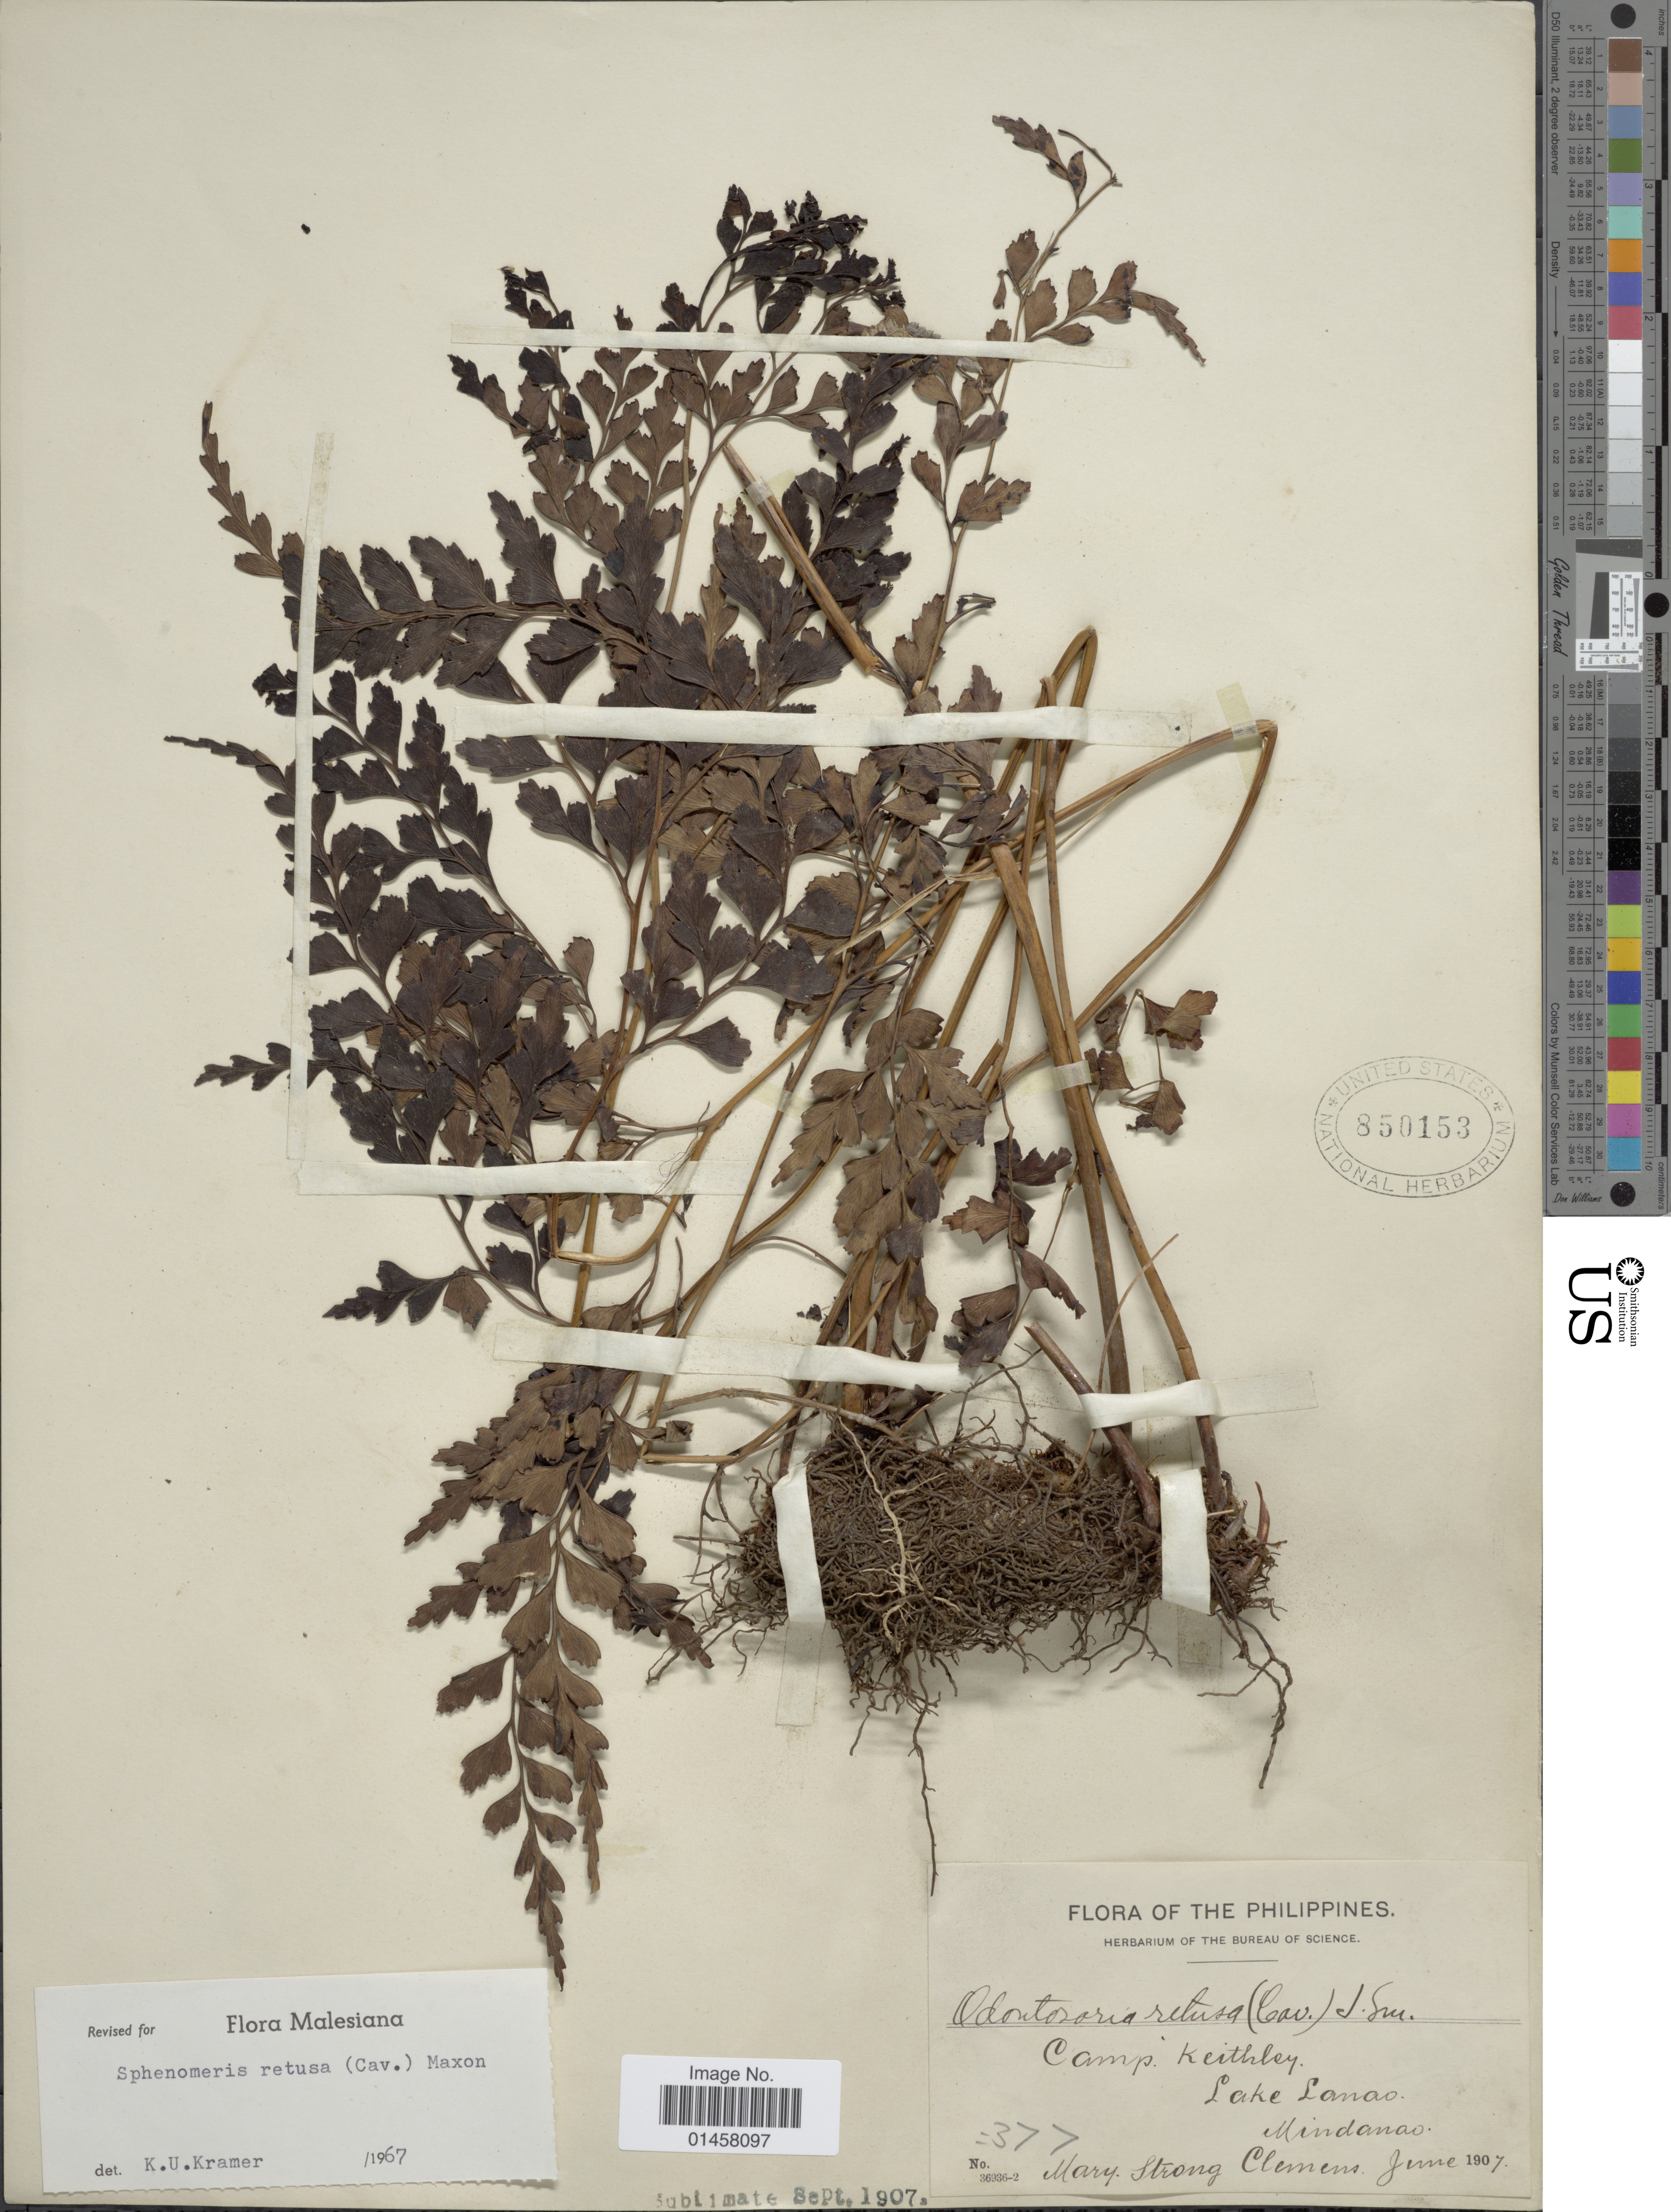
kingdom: Plantae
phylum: Tracheophyta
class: Polypodiopsida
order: Polypodiales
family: Lindsaeaceae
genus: Sphenomeris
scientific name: Sphenomeris retusa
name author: (Cav.) Maxim.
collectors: M. S. Clemens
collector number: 377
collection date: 1907-06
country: Philippines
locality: Camp Keithley, lake Lanao, Mindanao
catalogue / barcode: US 850153